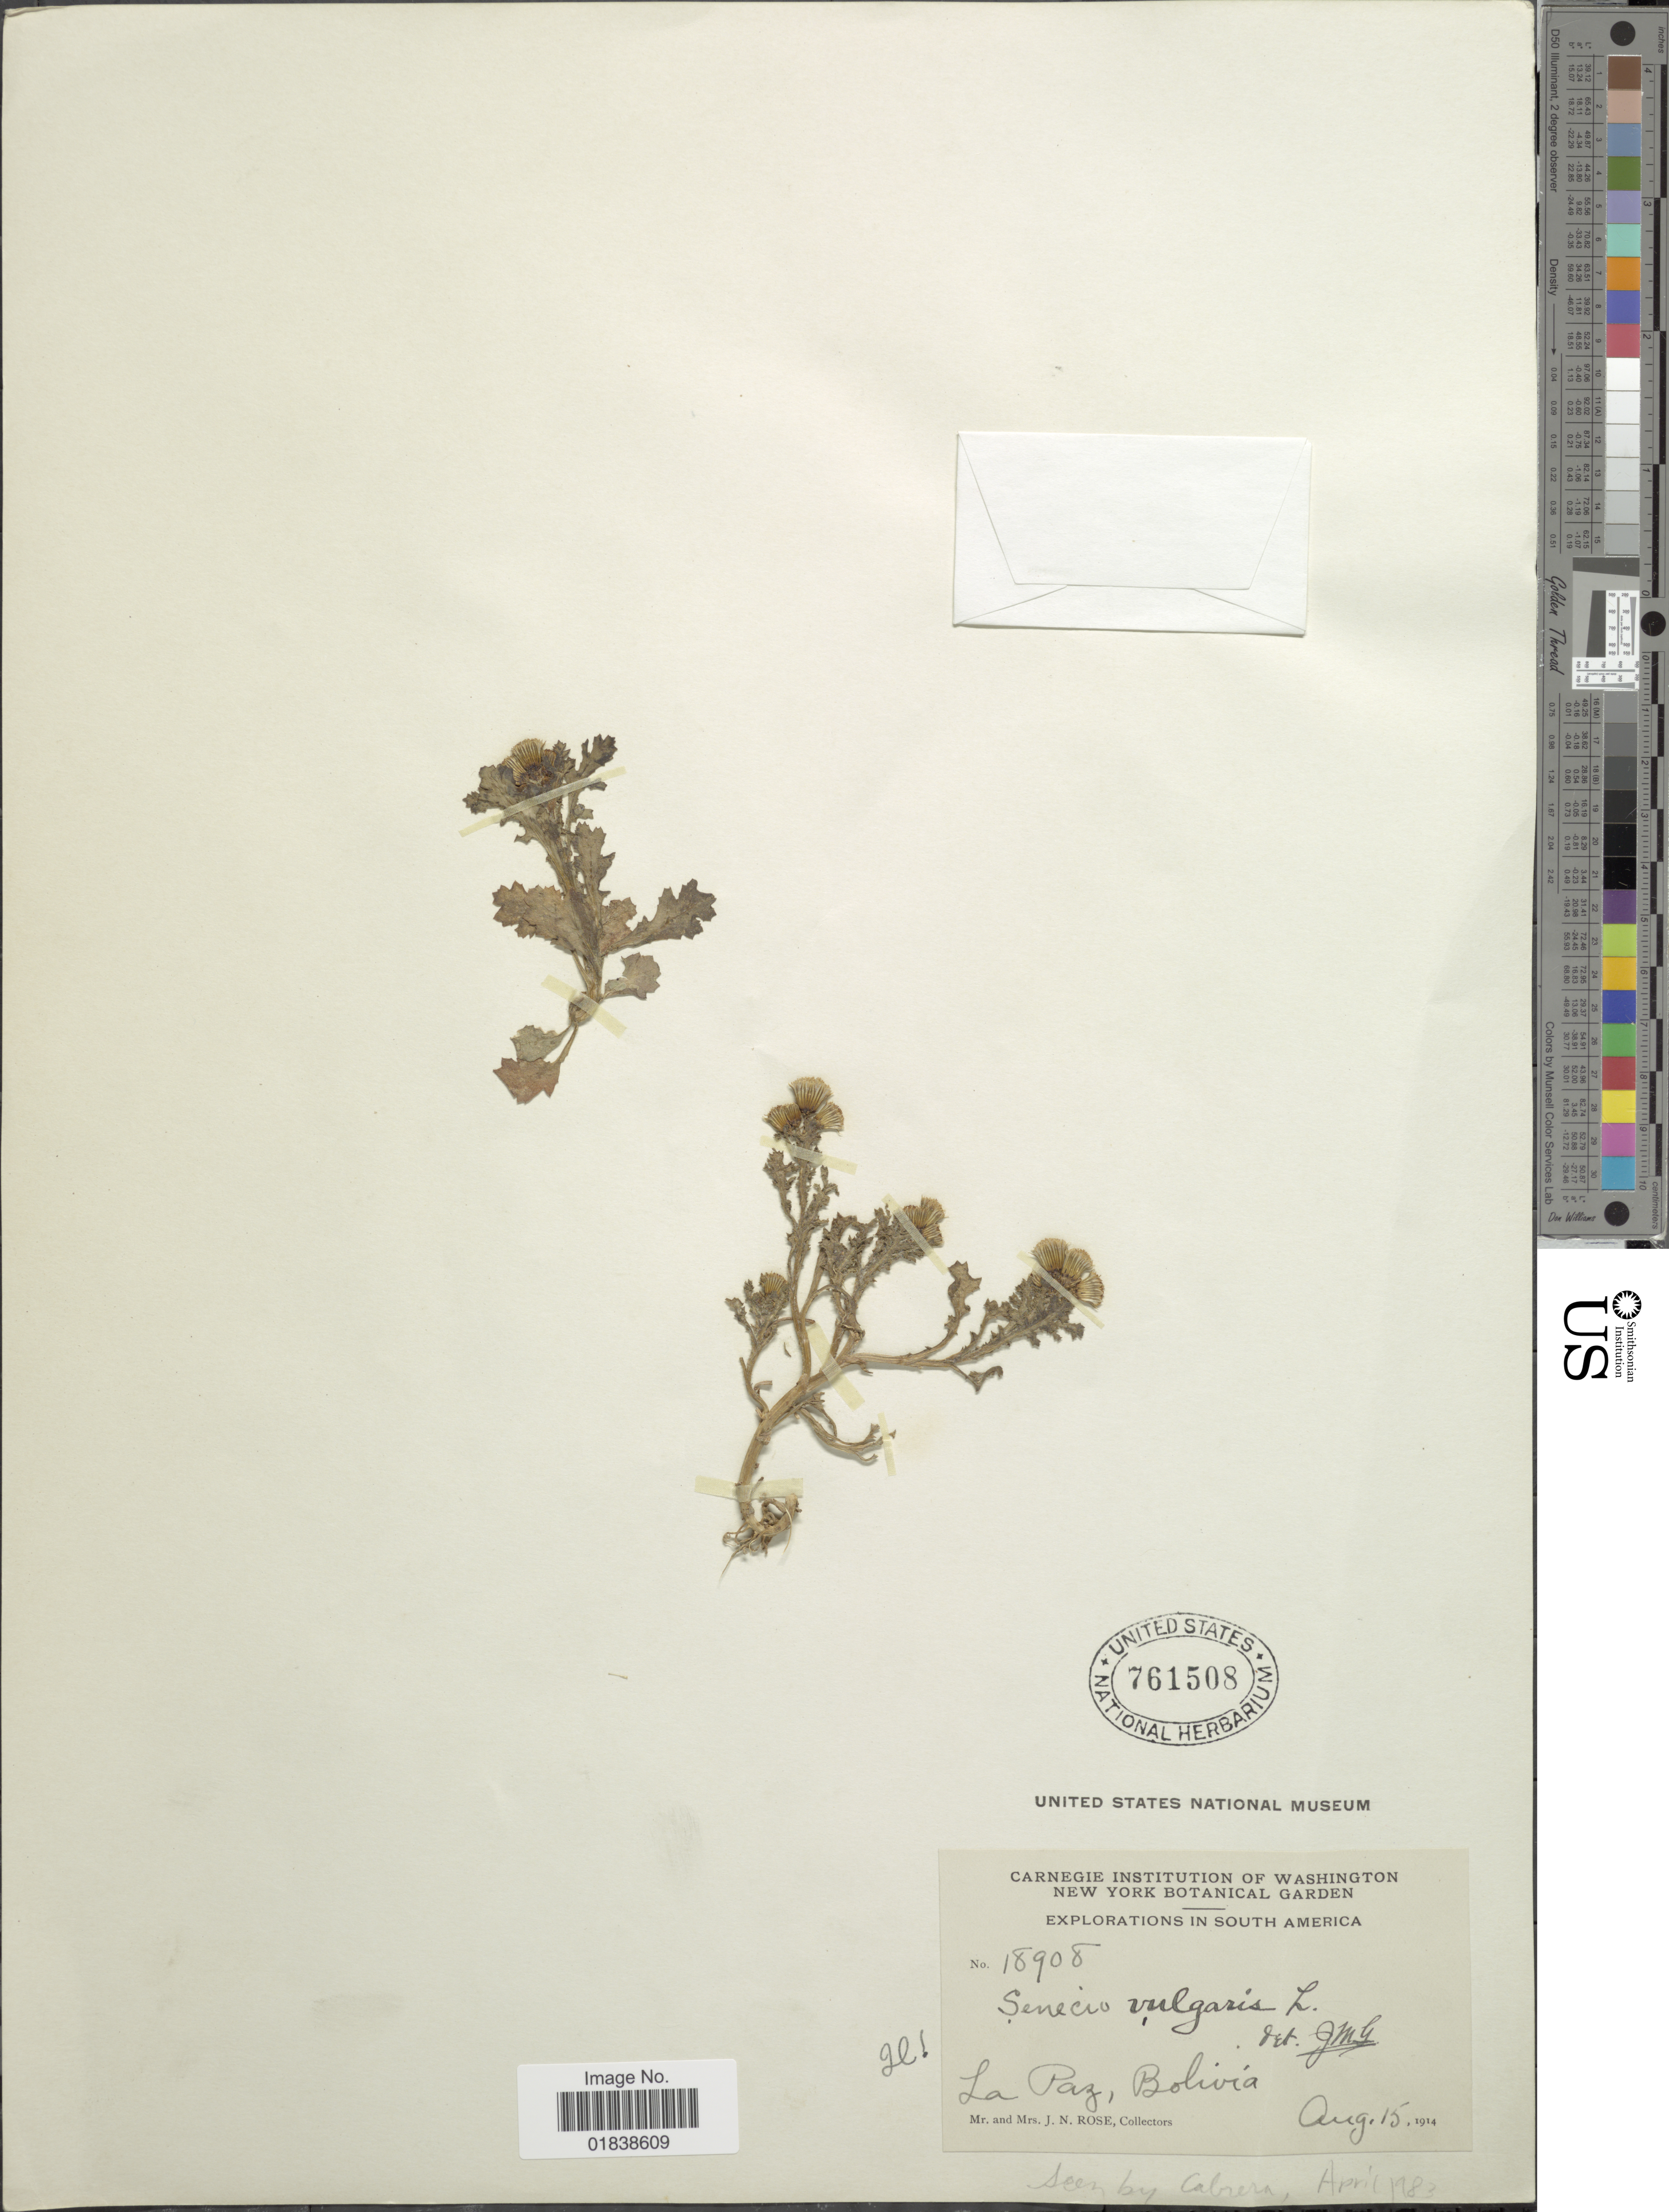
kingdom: Plantae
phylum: Tracheophyta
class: Magnoliopsida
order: Asterales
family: Asteraceae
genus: Senecio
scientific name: Senecio vulgaris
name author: L.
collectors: J. N. Rose & L. B. Rose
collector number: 18908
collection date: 1914-08-15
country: Bolivia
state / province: La Paz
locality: South America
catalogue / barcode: US 761508